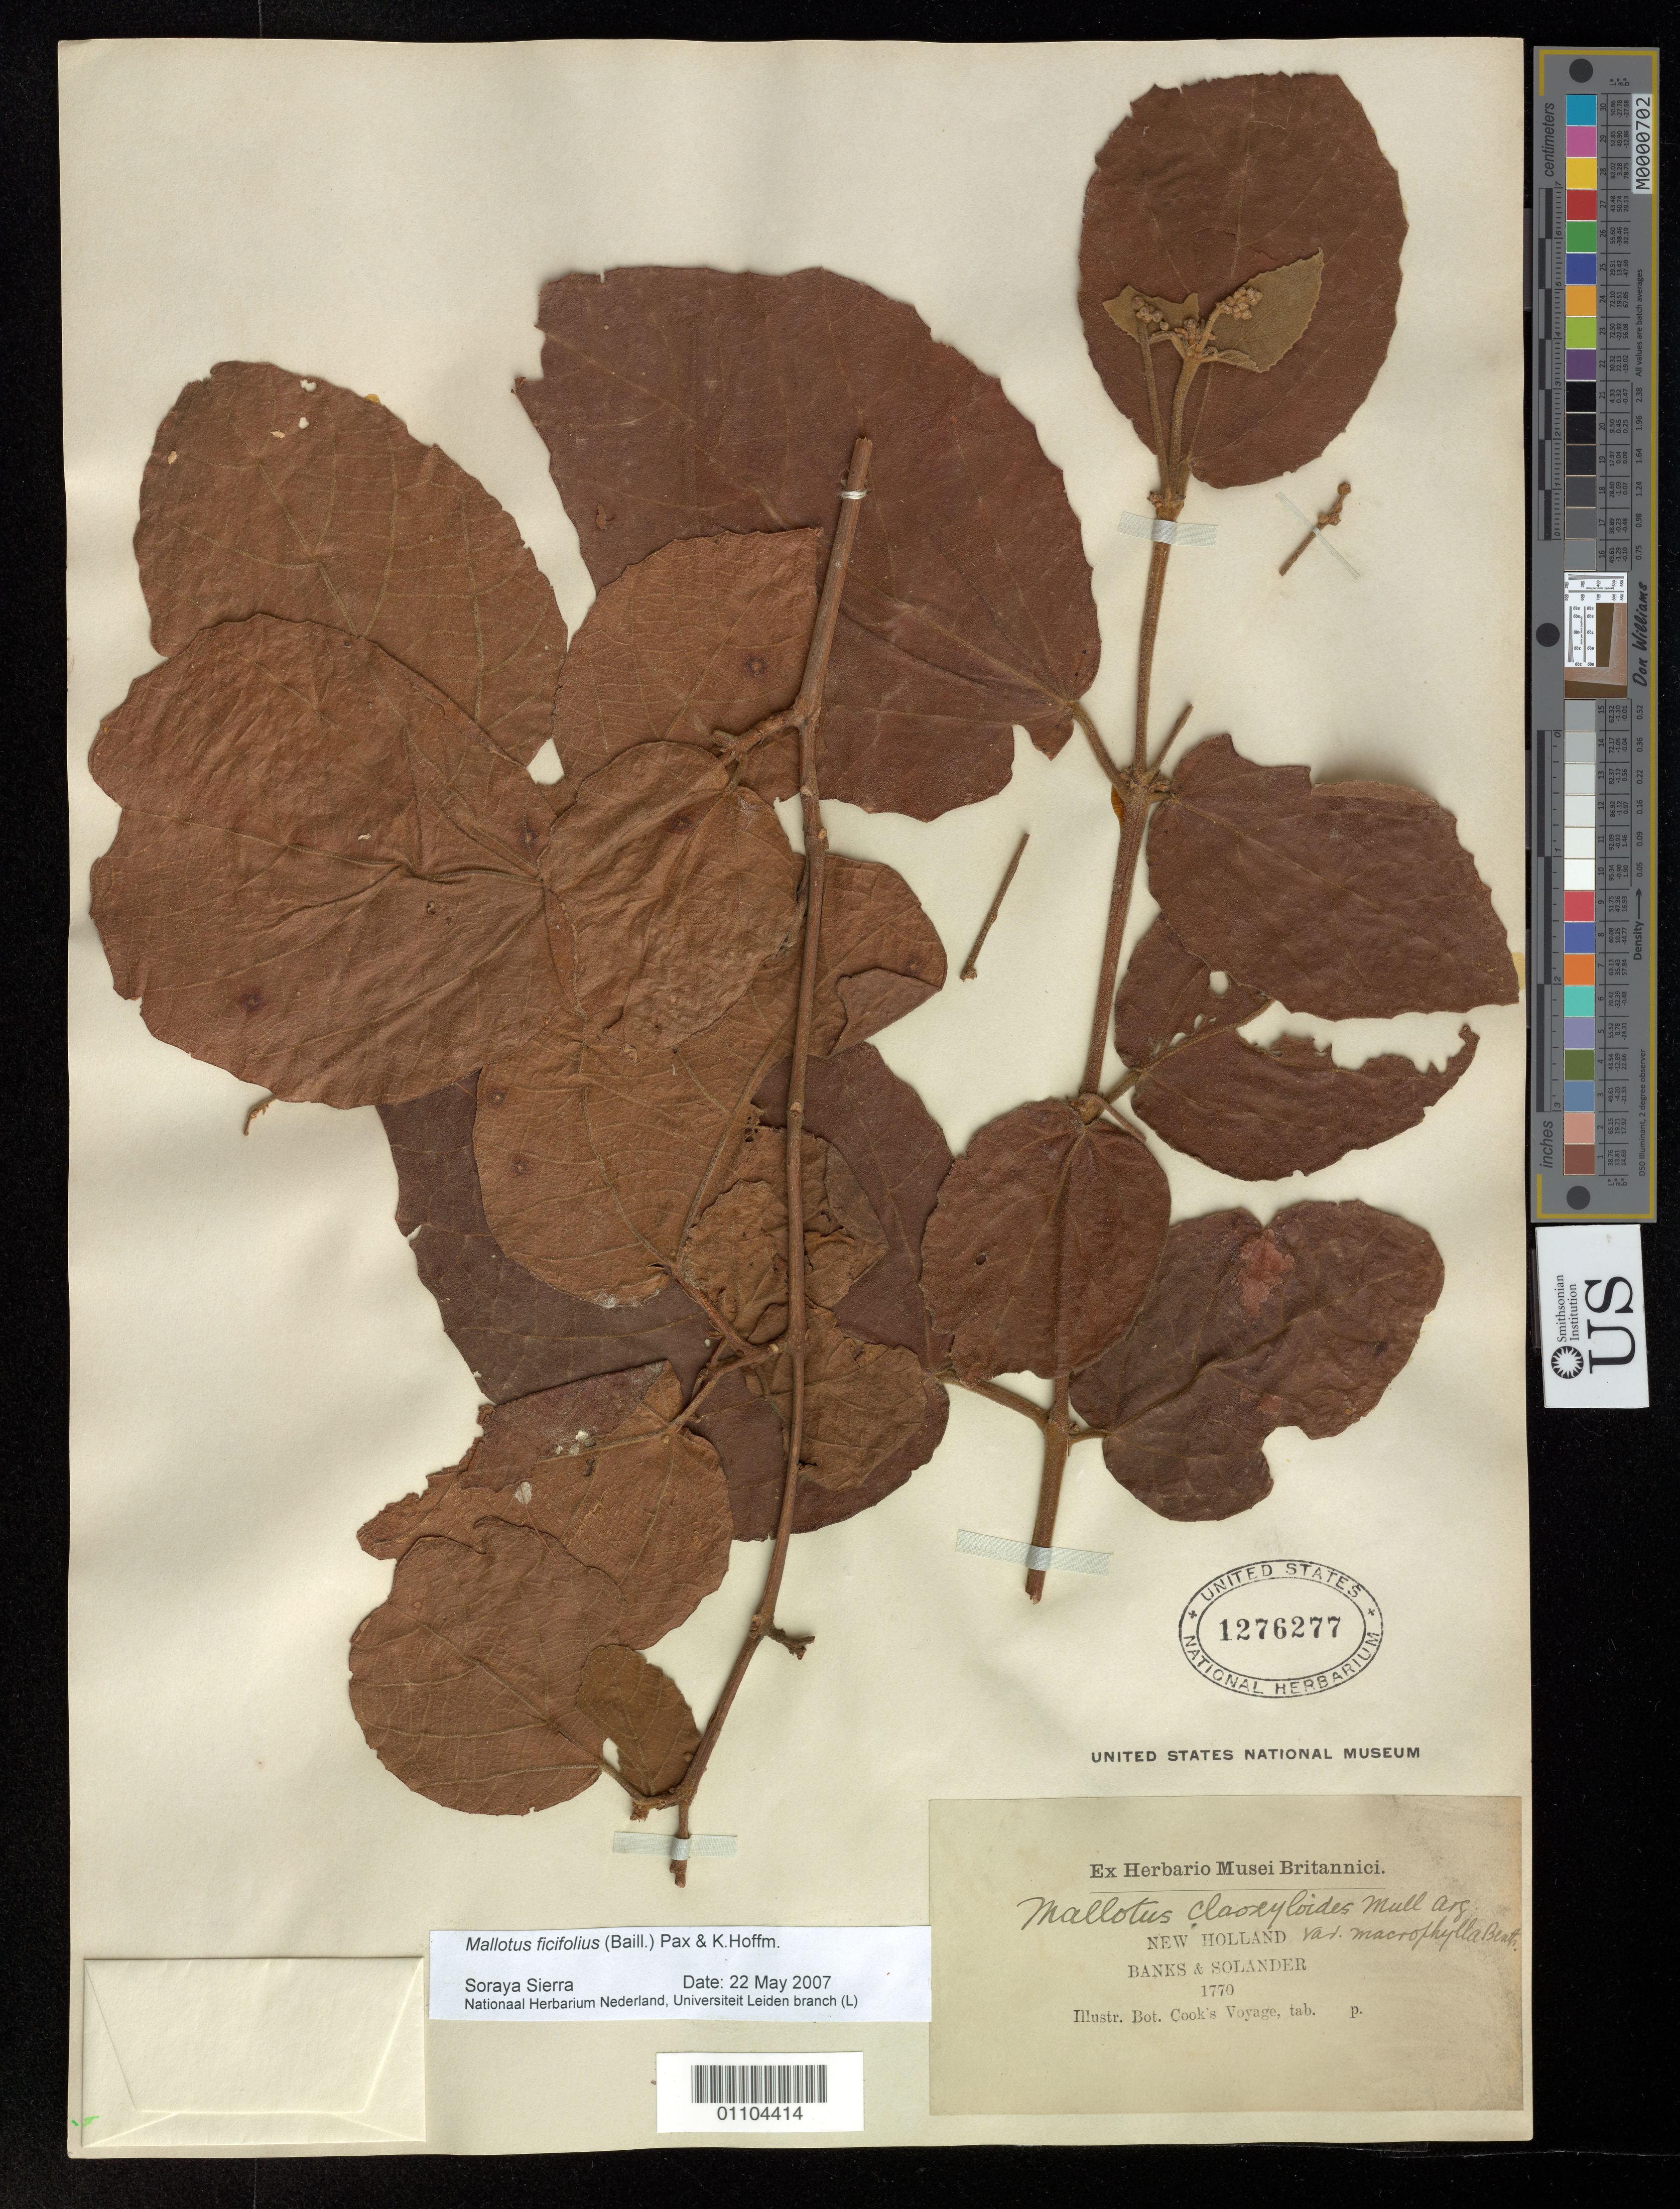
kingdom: Plantae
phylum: Tracheophyta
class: Magnoliopsida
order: Malpighiales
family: Euphorbiaceae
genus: Mallotus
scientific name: Mallotus ficifolius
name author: (Baill.) Pax & K. Hoffm.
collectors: J. Banks & D. C. Solander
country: Australia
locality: New Holland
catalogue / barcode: US 1276277